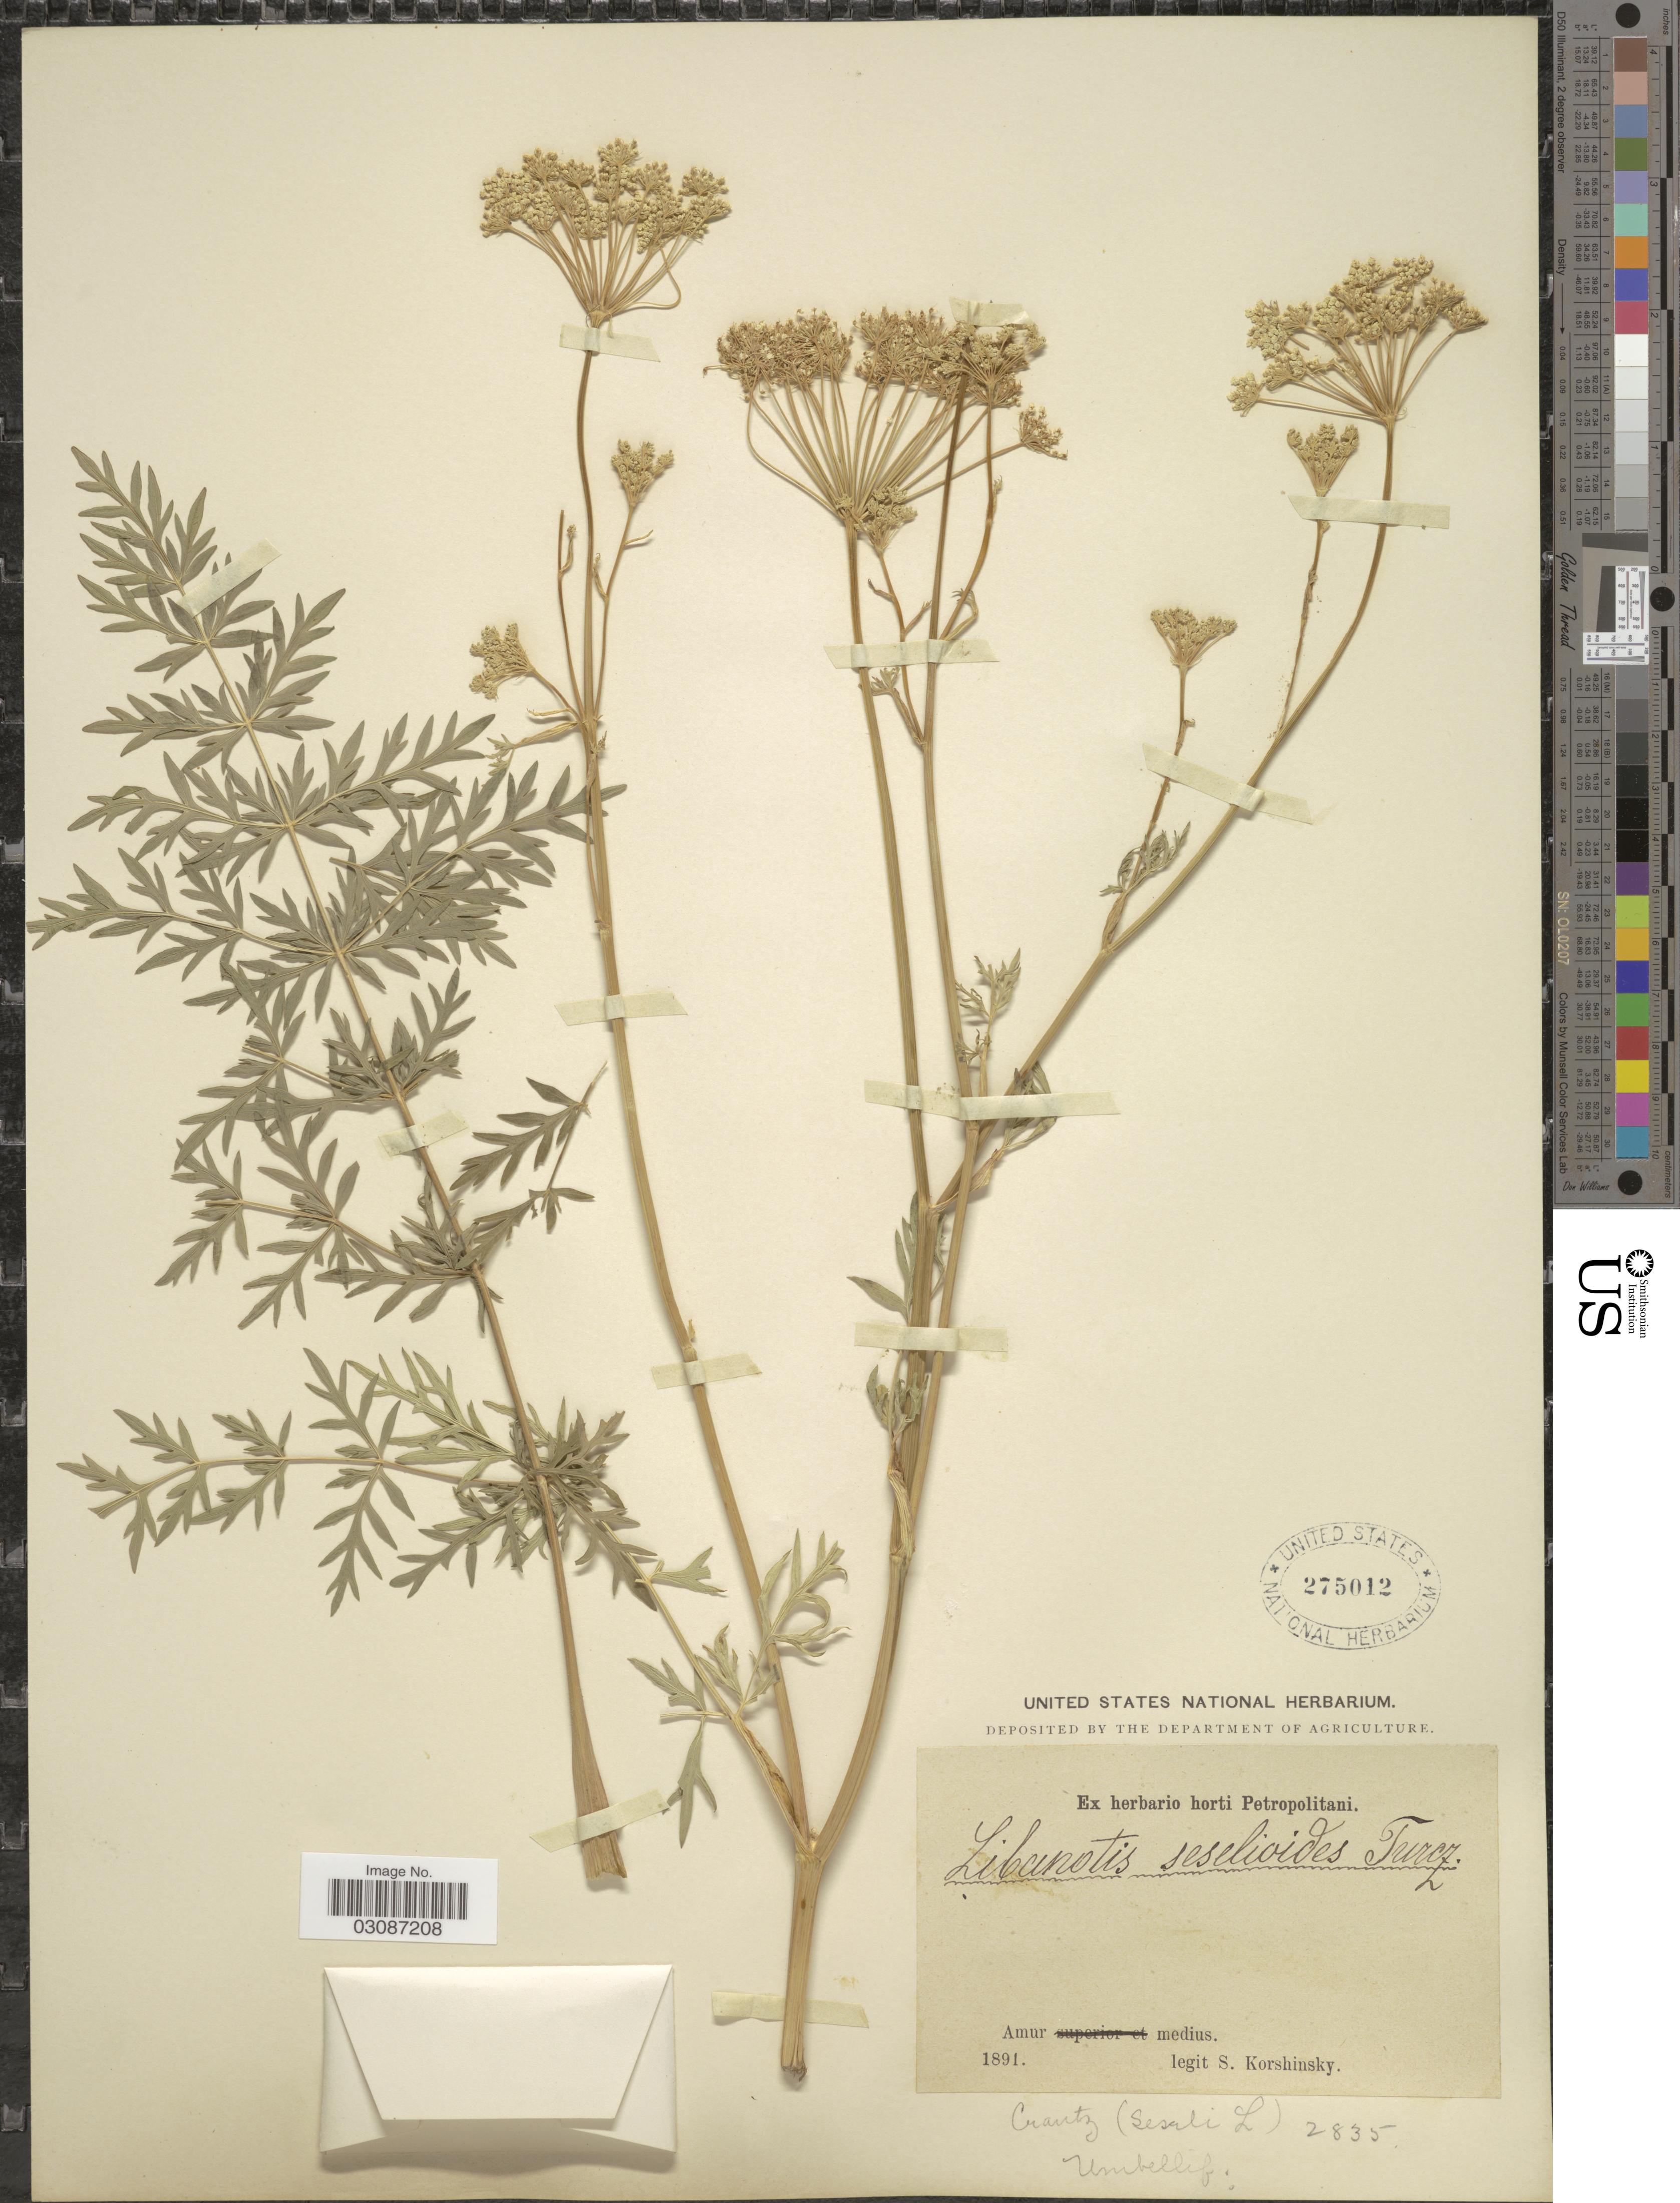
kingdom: Plantae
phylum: Tracheophyta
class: Magnoliopsida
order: Apiales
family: Apiaceae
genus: Libanotis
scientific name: Libanotis seseloides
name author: (Fisch. & C.A. Mey. ex Turcz.) Turcz.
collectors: S. I. Korshinsky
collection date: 1891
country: Russian Federation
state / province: Amur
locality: Amur medius.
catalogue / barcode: US 275012